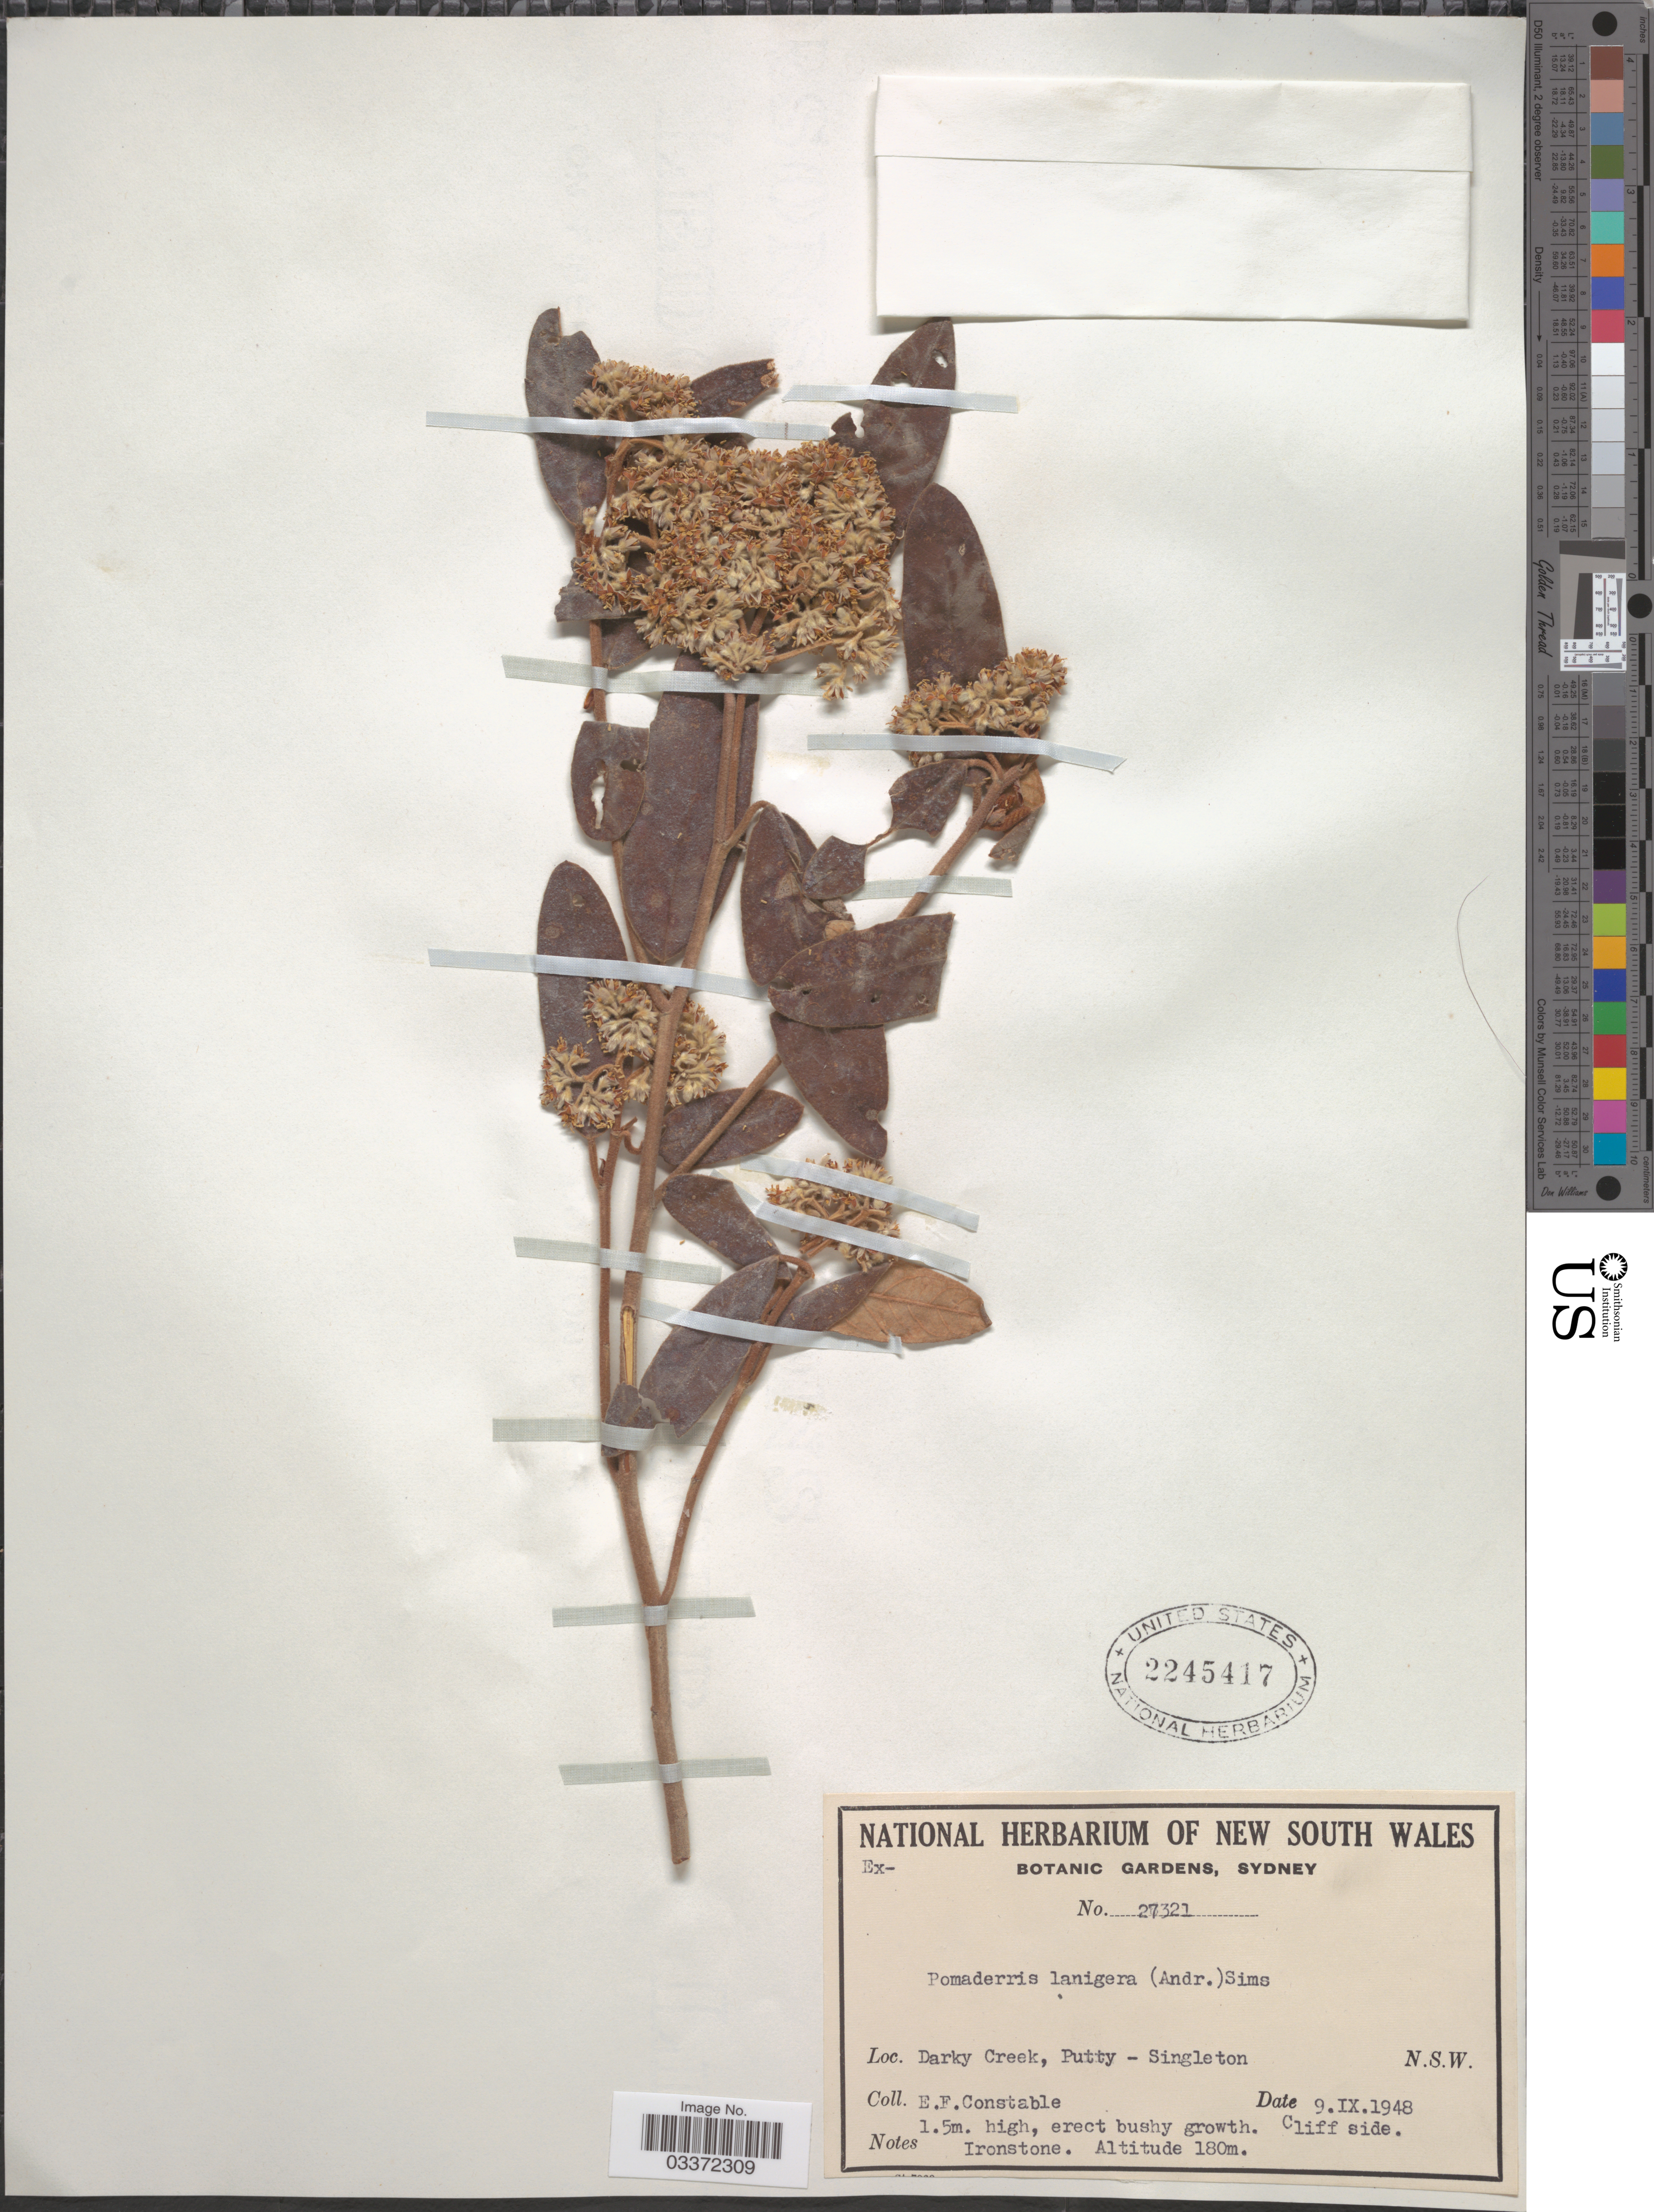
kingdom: Plantae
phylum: Tracheophyta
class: Magnoliopsida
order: Rosales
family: Rhamnaceae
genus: Pomaderris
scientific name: Pomaderris lanigera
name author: (Andrews) Sims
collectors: E. F. Constable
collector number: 27321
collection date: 1948-09-09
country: Australia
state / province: New South Wales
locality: Darky Creek, Putty - Singleton.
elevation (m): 180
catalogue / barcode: US 2245417